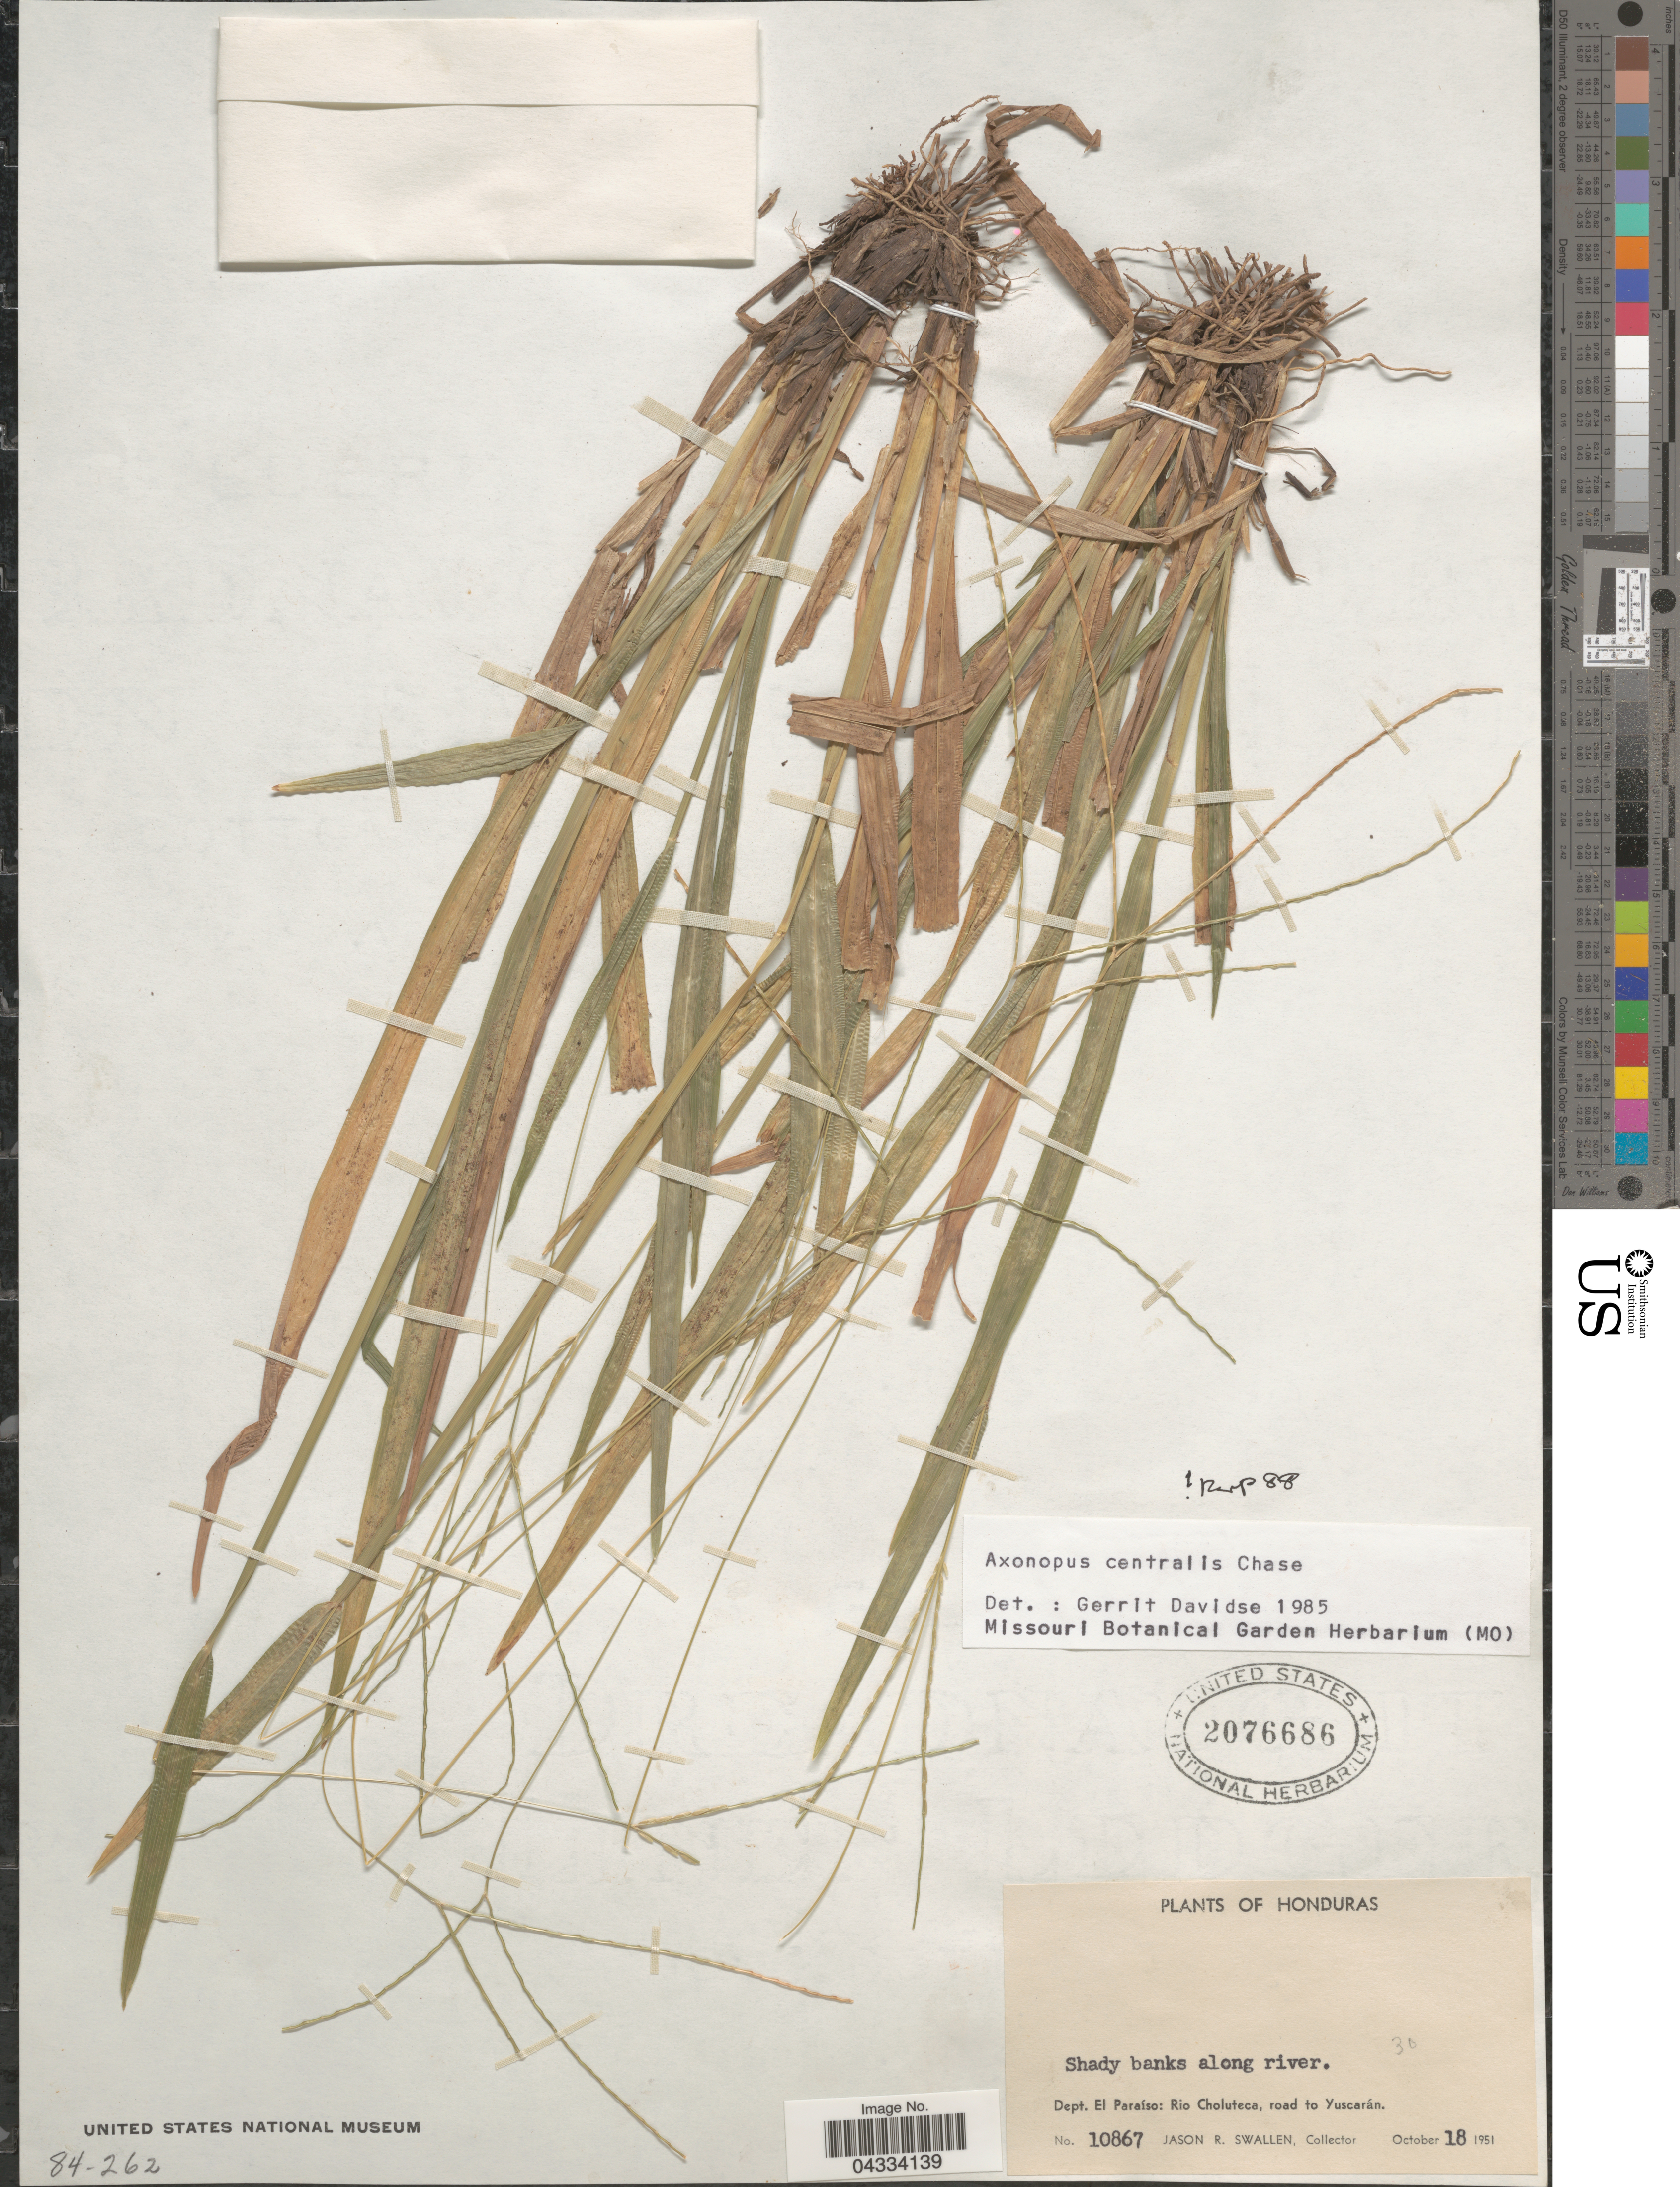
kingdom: Plantae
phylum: Tracheophyta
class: Liliopsida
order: Poales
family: Poaceae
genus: Axonopus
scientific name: Axonopus centralis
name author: Chase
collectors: J. R. Swallen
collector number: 10867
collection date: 1951-10-18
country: Honduras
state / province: El Paraiso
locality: Dept. El Paraíso: Rio Choluteca, road to Yuscarán.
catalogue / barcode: US 2076686